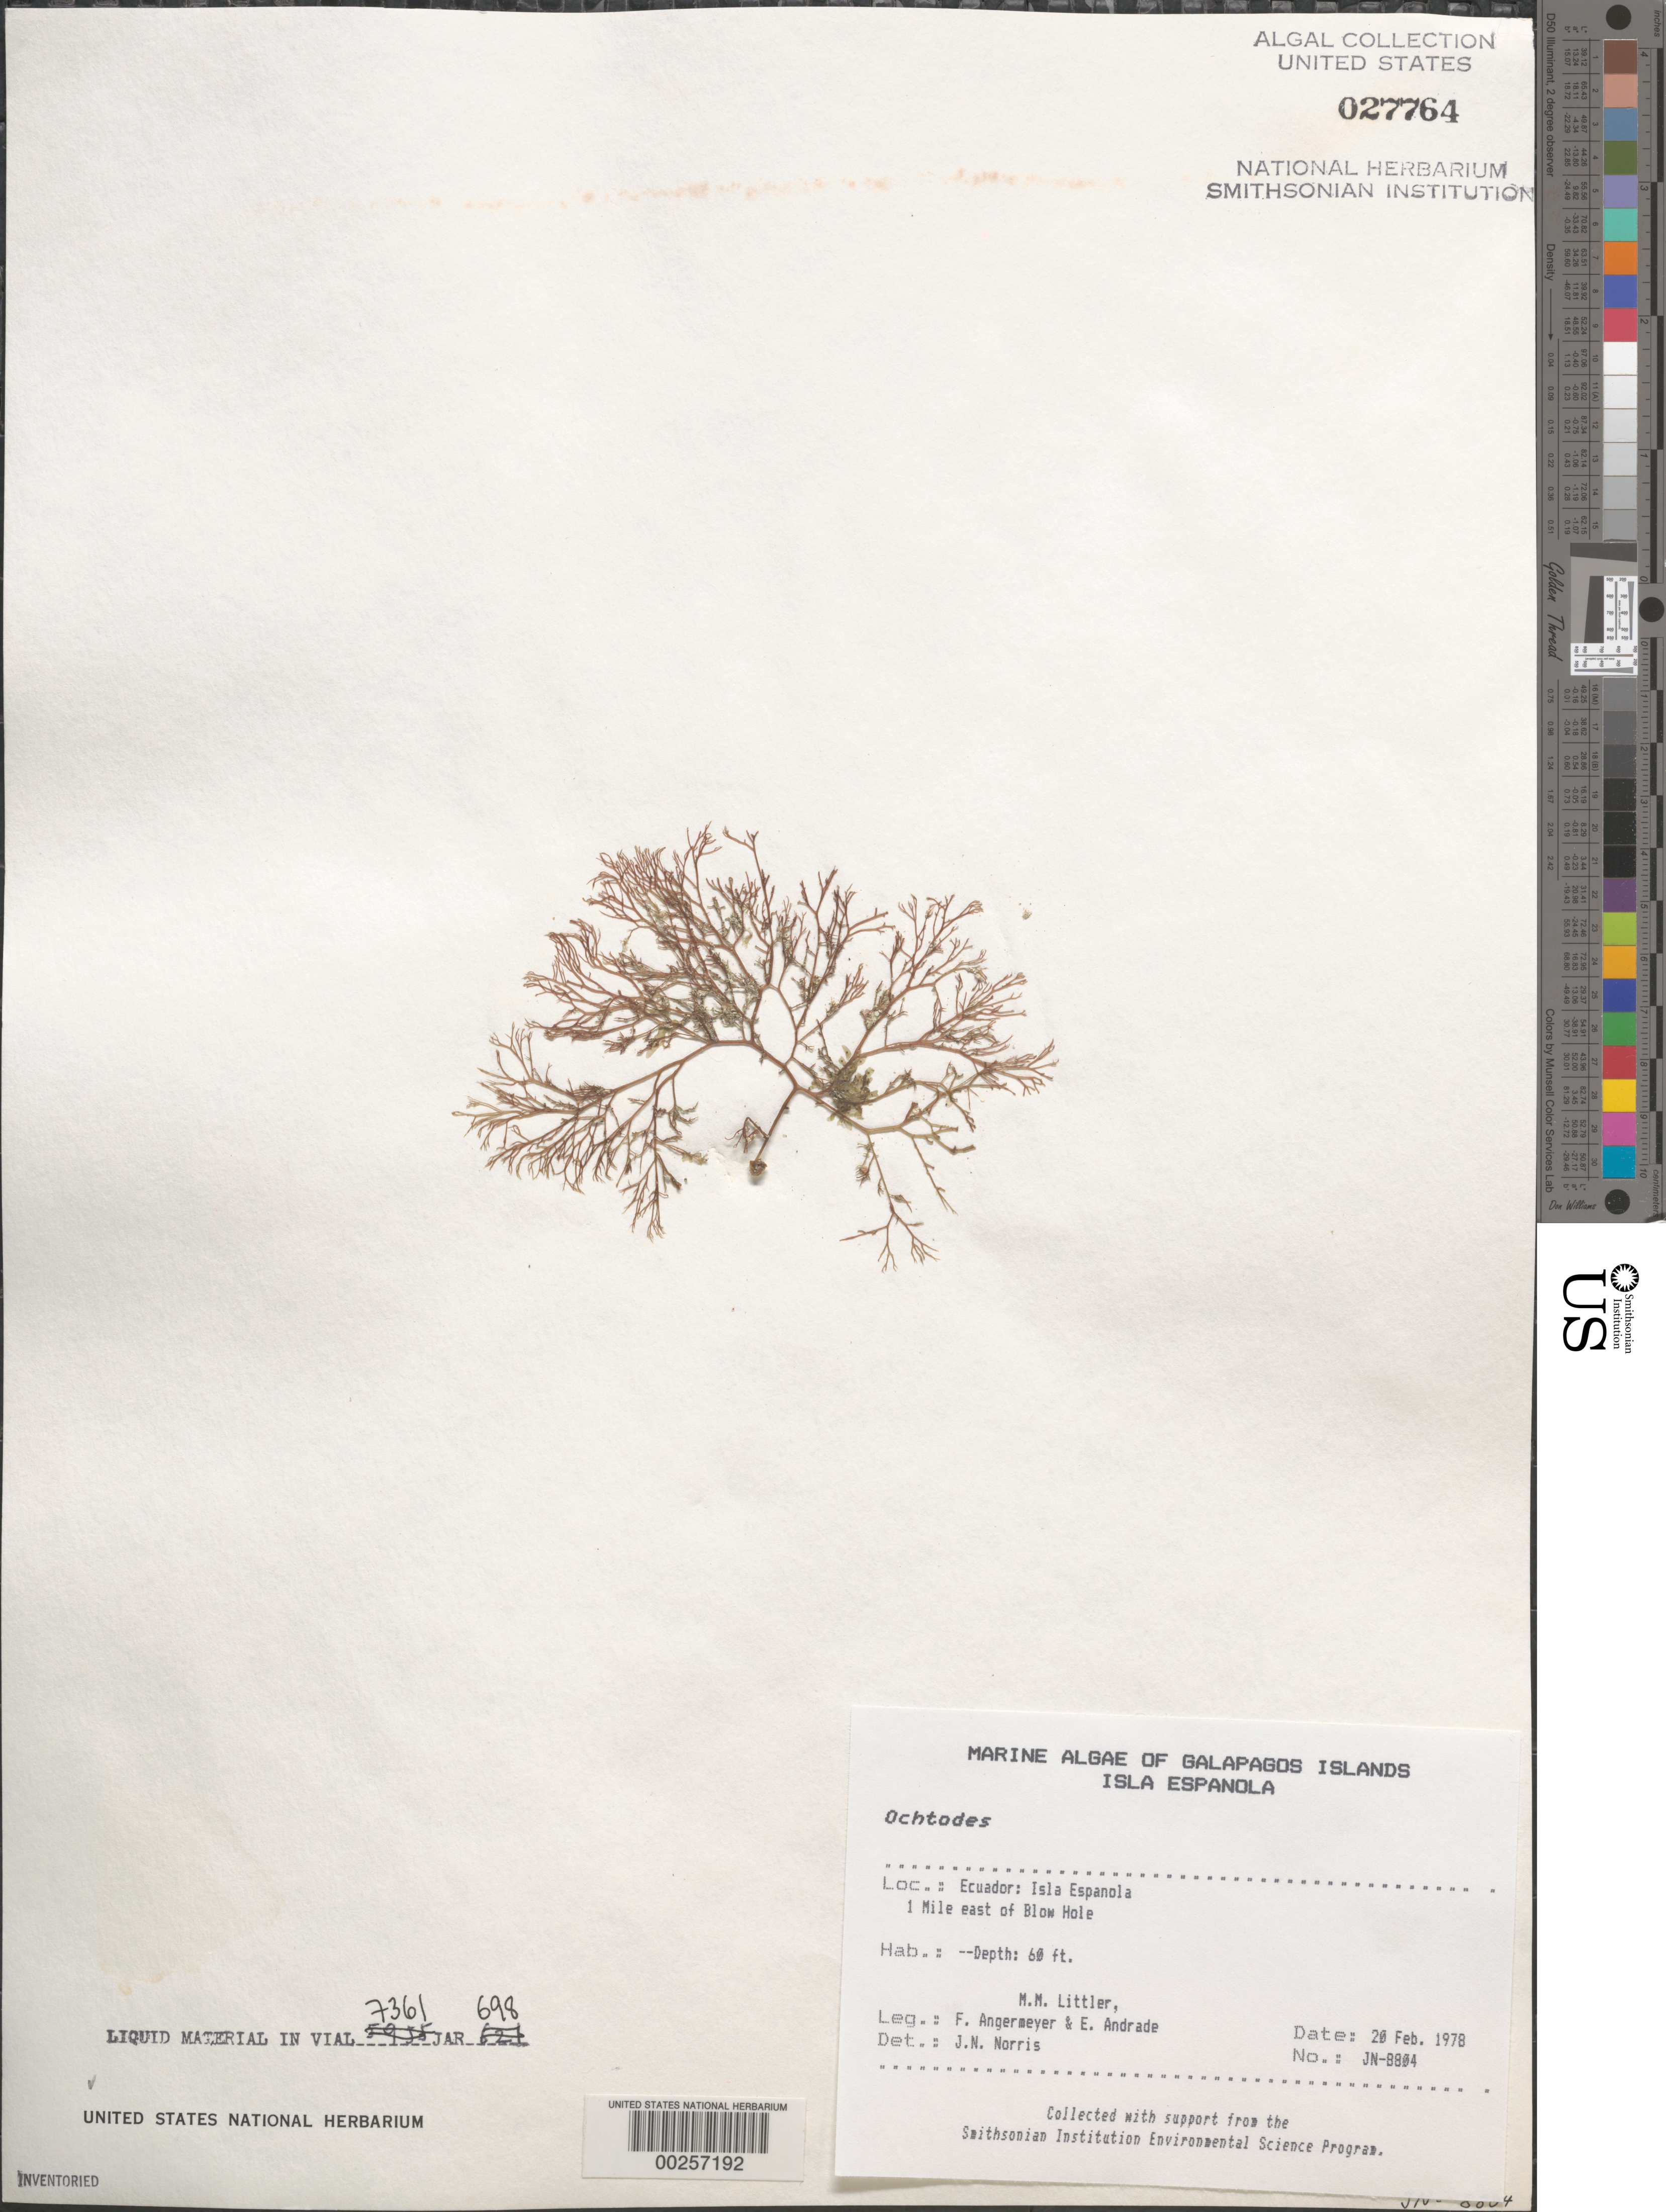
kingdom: Plantae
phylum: Rhodophyta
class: Florideophyceae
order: Gigartinales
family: Rhizophyllidaceae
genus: Ochtodes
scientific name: Ochtodes sp.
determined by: Norris, James N.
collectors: M. M. Littler, F. Angermeyer & E. Andrade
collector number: Jn-8804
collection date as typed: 20 Feb 1978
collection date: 1978-02-20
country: Ecuador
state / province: Colón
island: Española [Hood]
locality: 1 mile E of Blow Hole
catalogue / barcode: US 27764